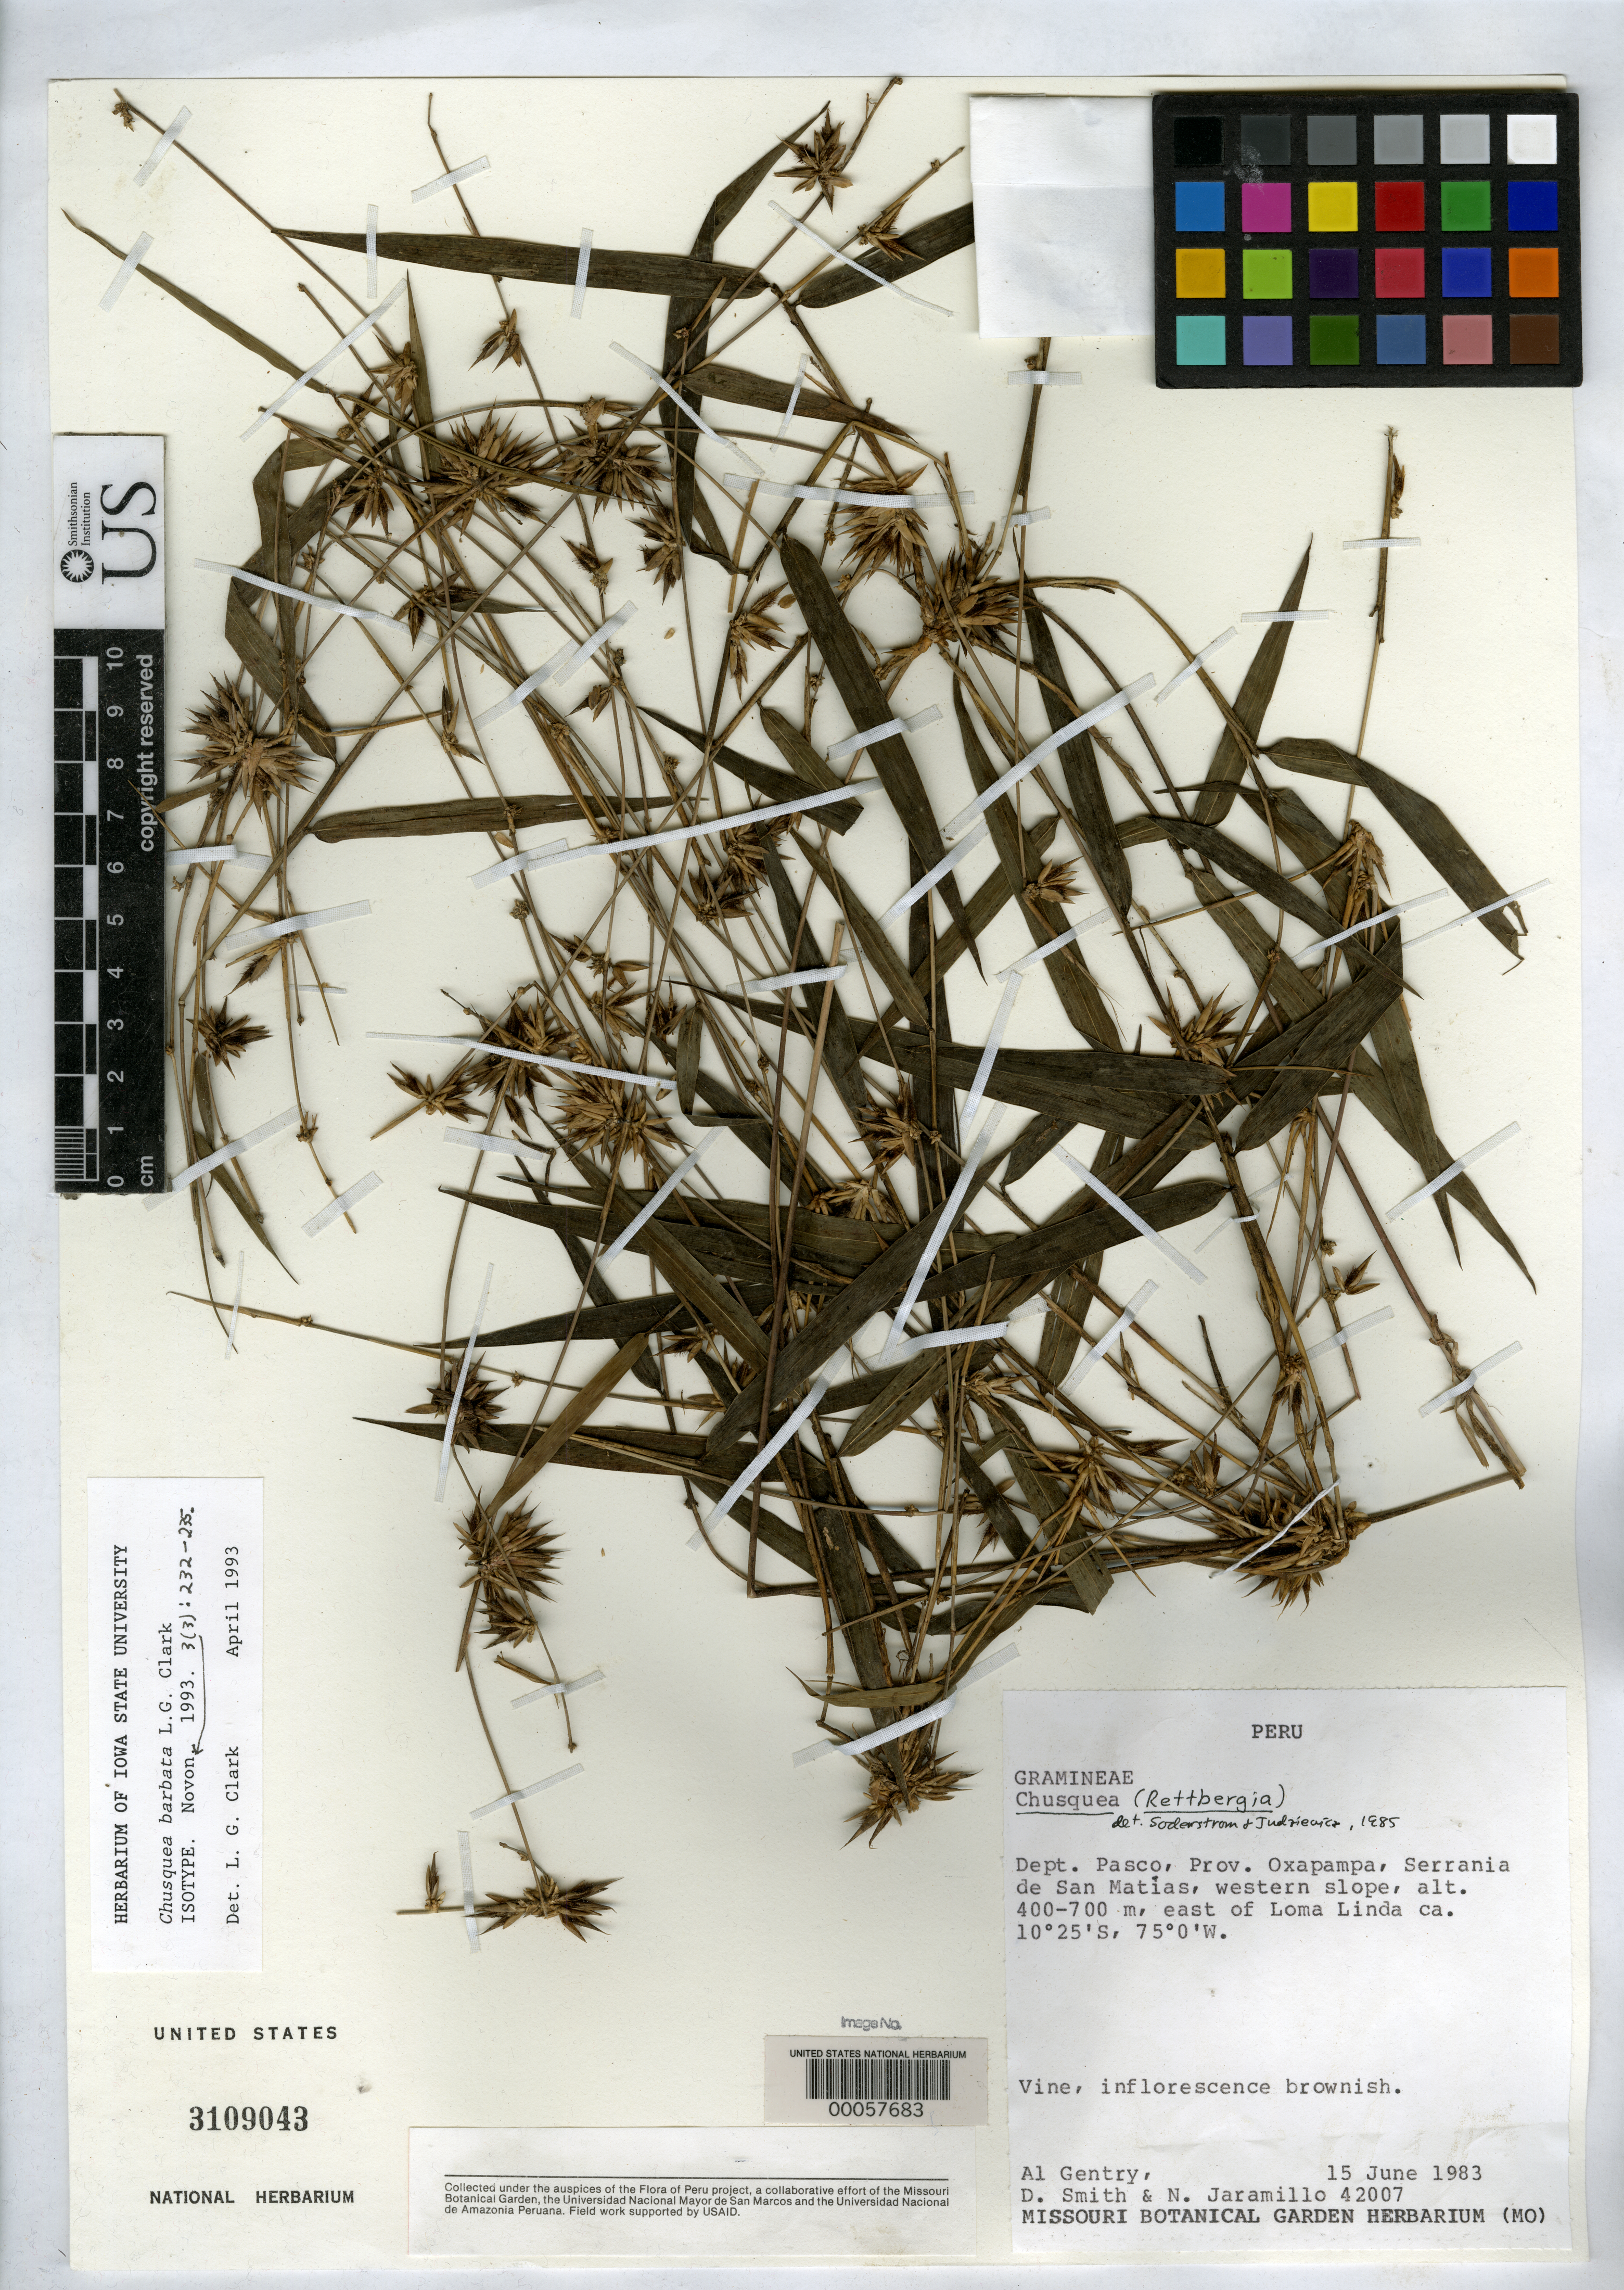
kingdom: Plantae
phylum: Tracheophyta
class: Liliopsida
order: Poales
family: Poaceae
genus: Chusquea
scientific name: Chusquea barbata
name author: L.G. Clark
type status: Isotype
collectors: A. H. Gentry, D. Smith & N. Jaramillo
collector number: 42007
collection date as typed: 15 Jun 1983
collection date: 1983-06-15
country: Peru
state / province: Pasco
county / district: Oxapampa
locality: Serrania de San Matias, western slope.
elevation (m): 400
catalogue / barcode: US 3109043